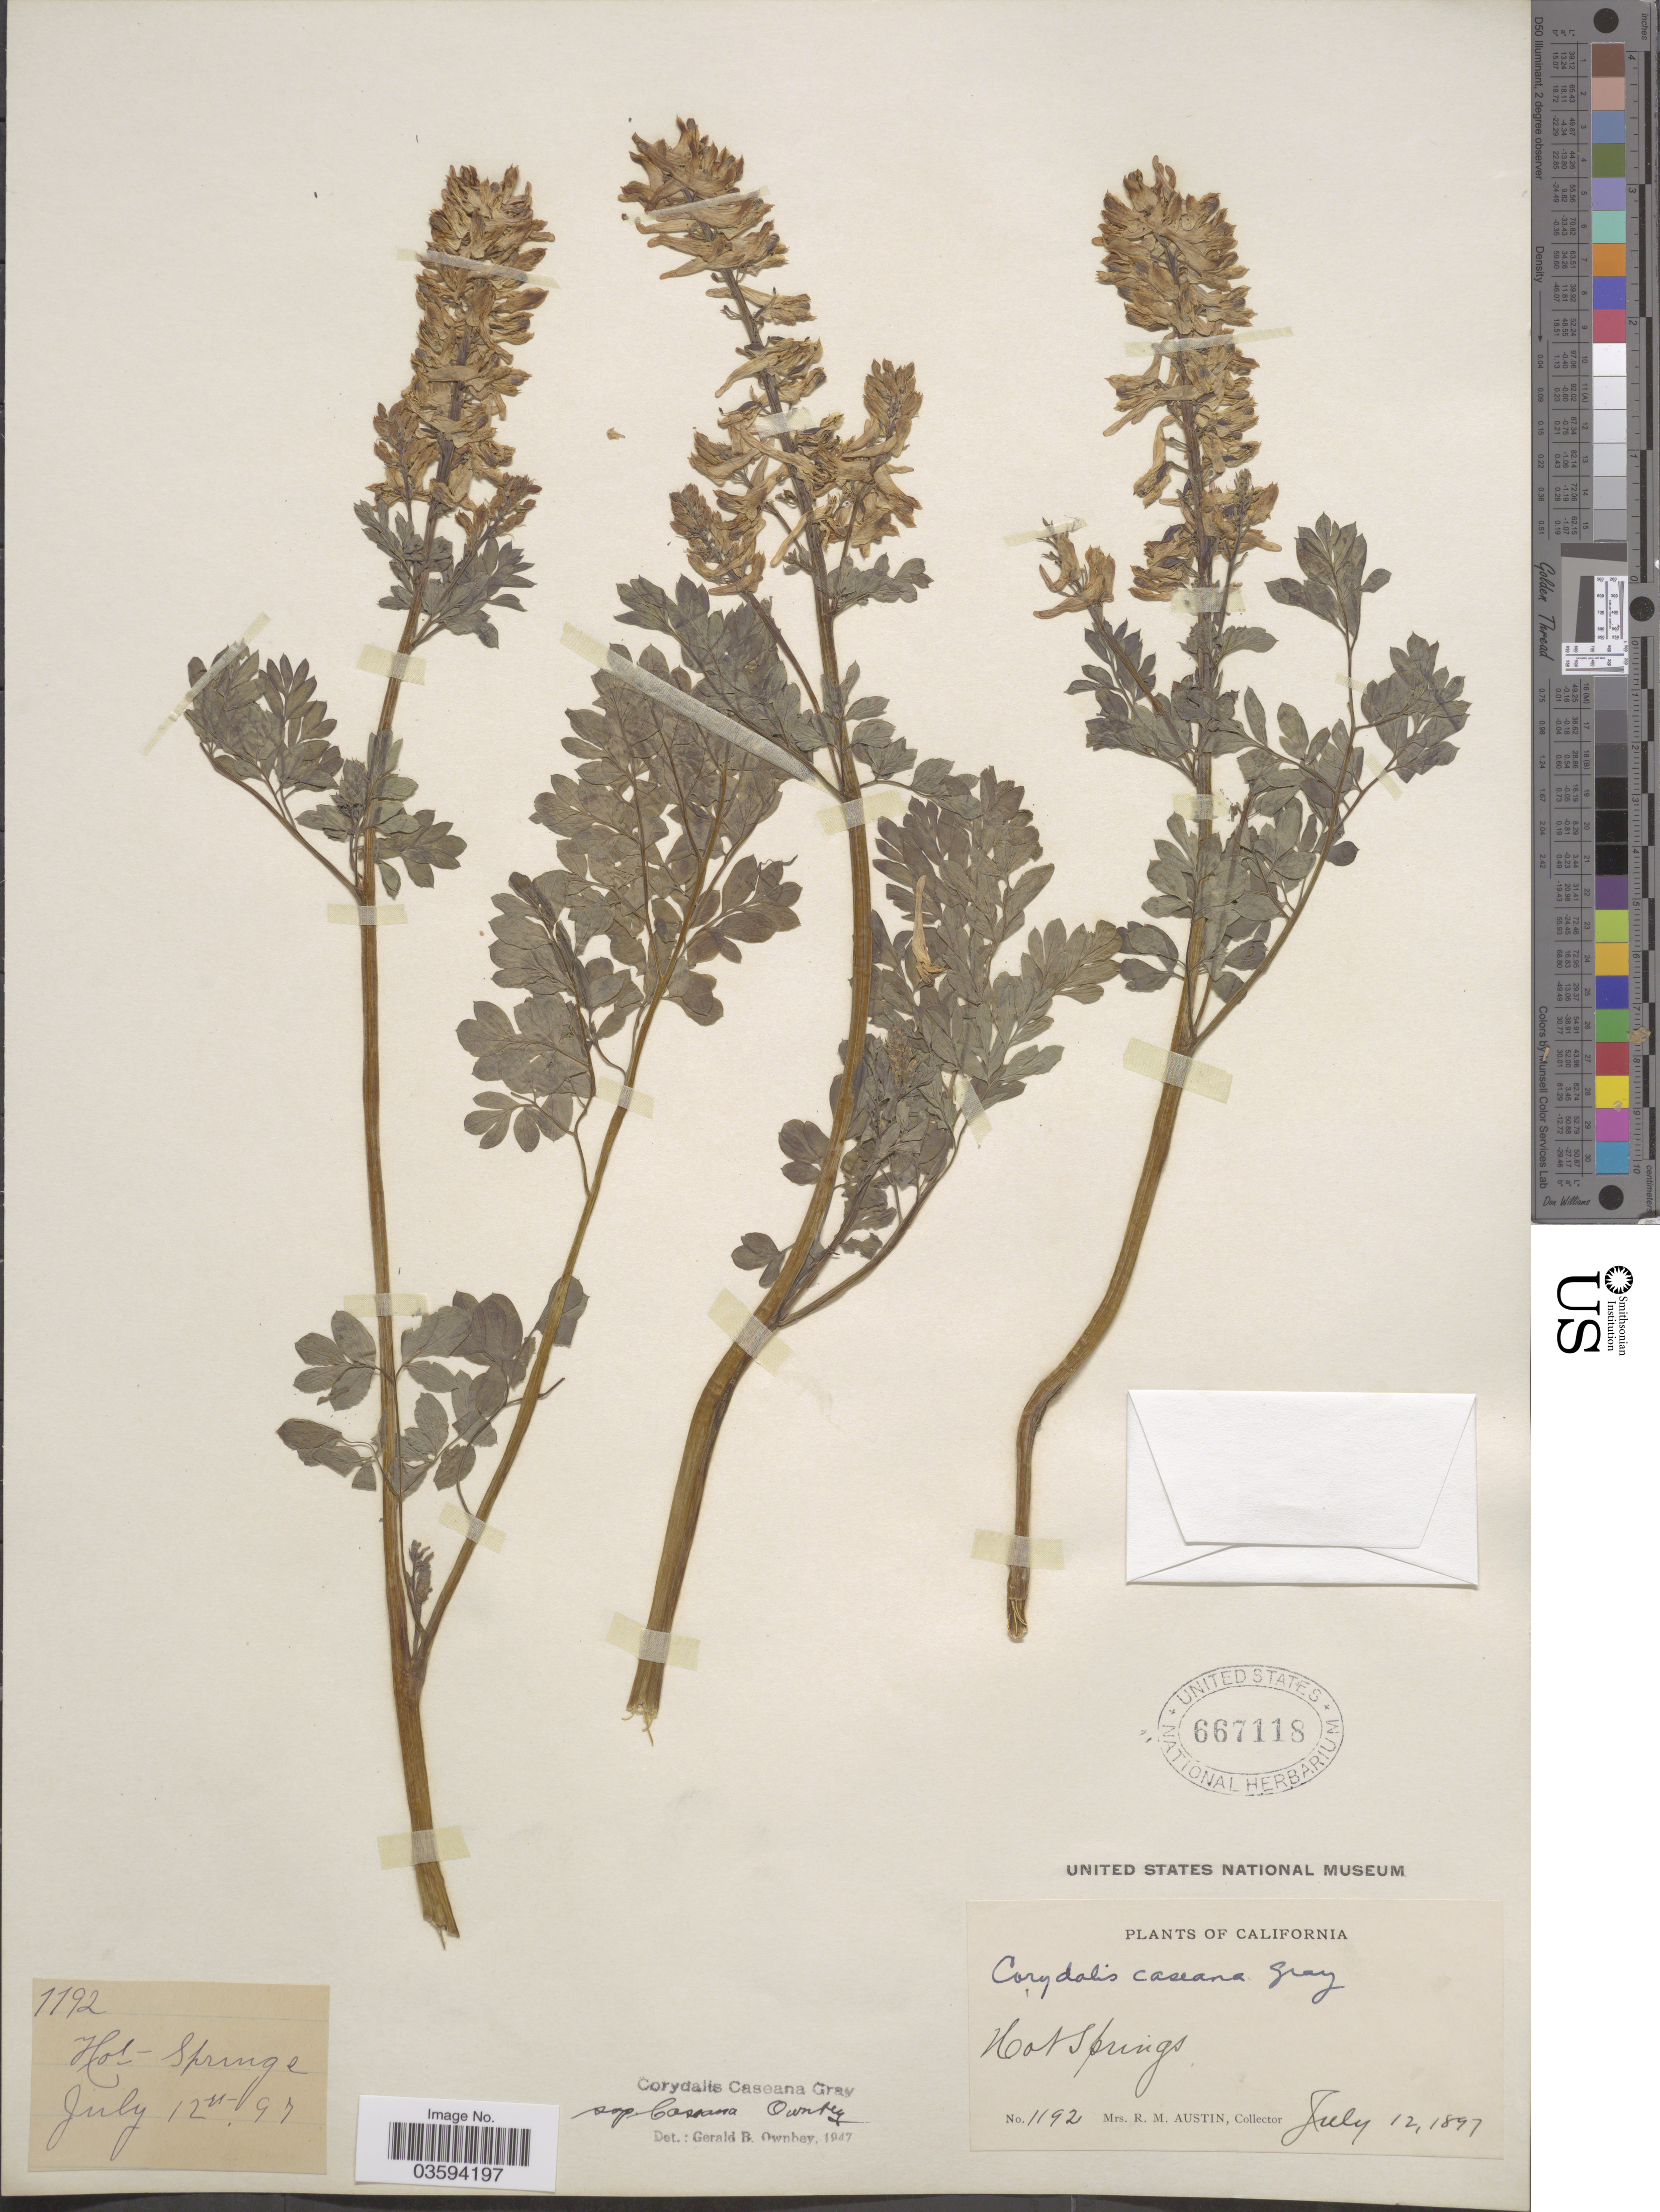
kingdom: Plantae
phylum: Tracheophyta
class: Magnoliopsida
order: Ranunculales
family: Papaveraceae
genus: Corydalis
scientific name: Corydalis caseana subsp. caseana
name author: A. Gray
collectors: R. Austin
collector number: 1192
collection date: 1897-07-12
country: United States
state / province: California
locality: Hot Springs.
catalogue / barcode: US 667118